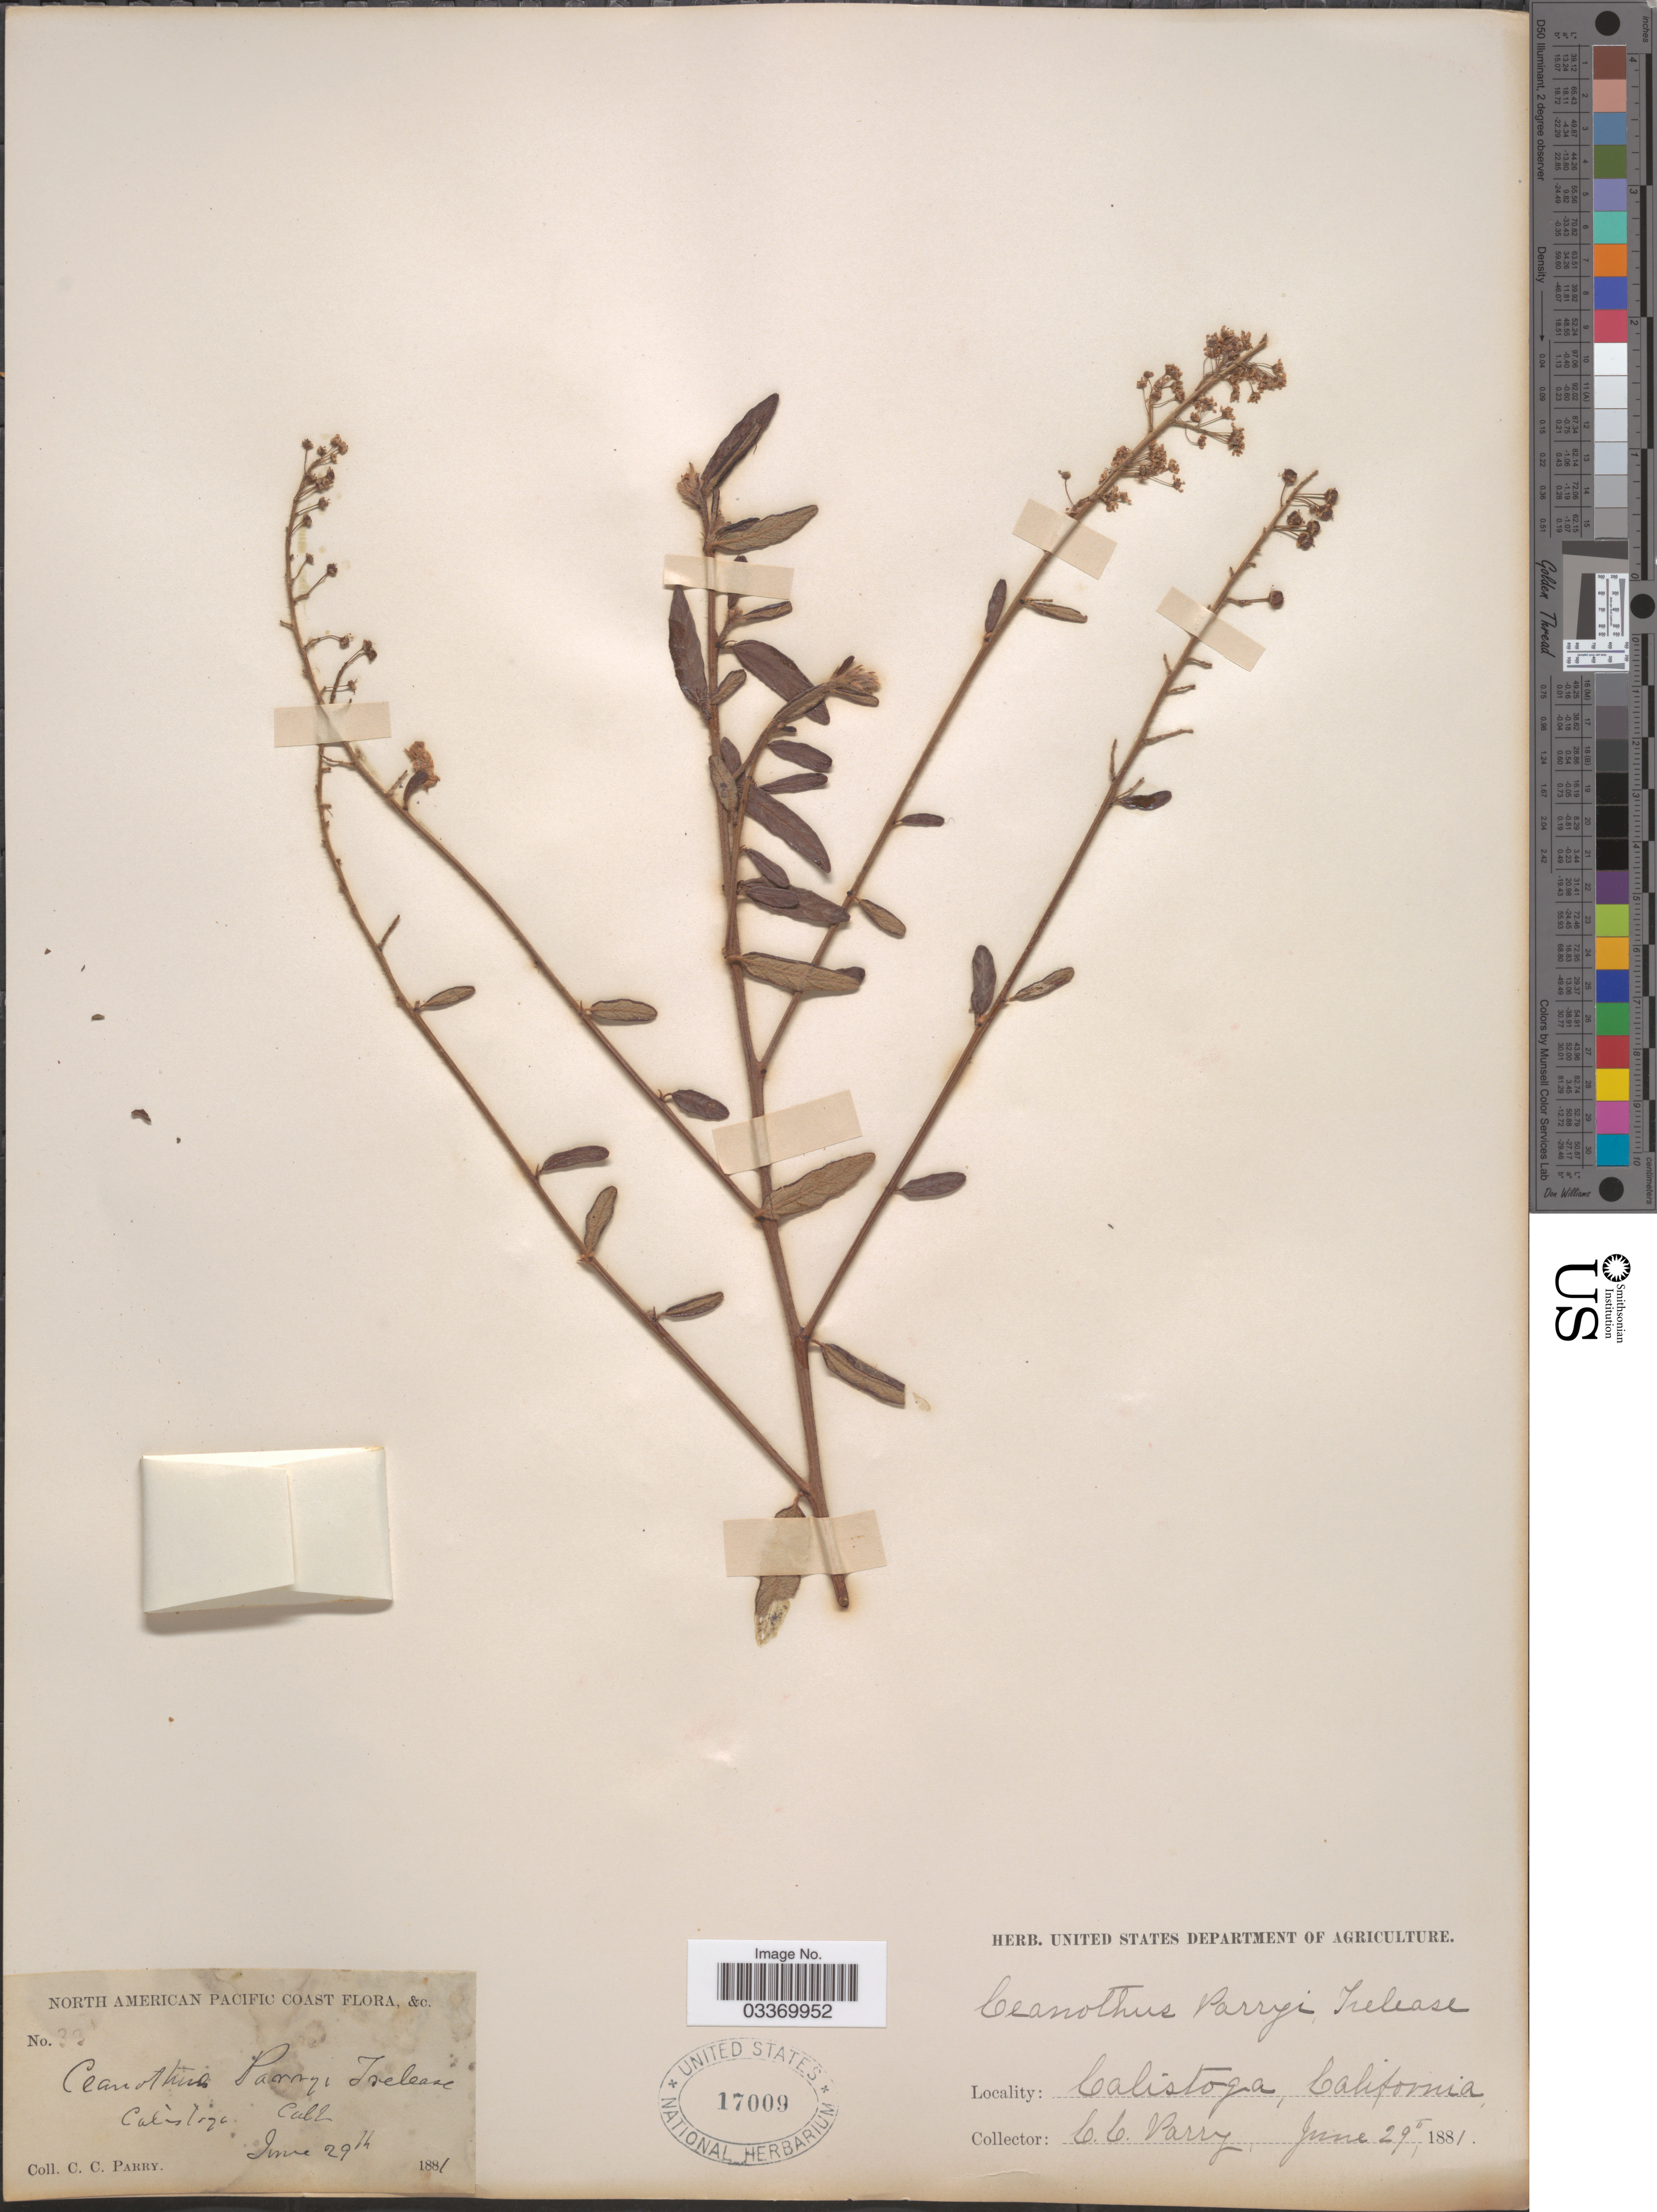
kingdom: Plantae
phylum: Tracheophyta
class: Magnoliopsida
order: Rosales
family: Rhamnaceae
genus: Ceanothus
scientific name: Ceanothus parryi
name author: Trel.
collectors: C. C. Parry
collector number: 33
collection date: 1881-06-29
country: United States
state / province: California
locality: North American Pacific Coast. Calistoga.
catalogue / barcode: US 17009